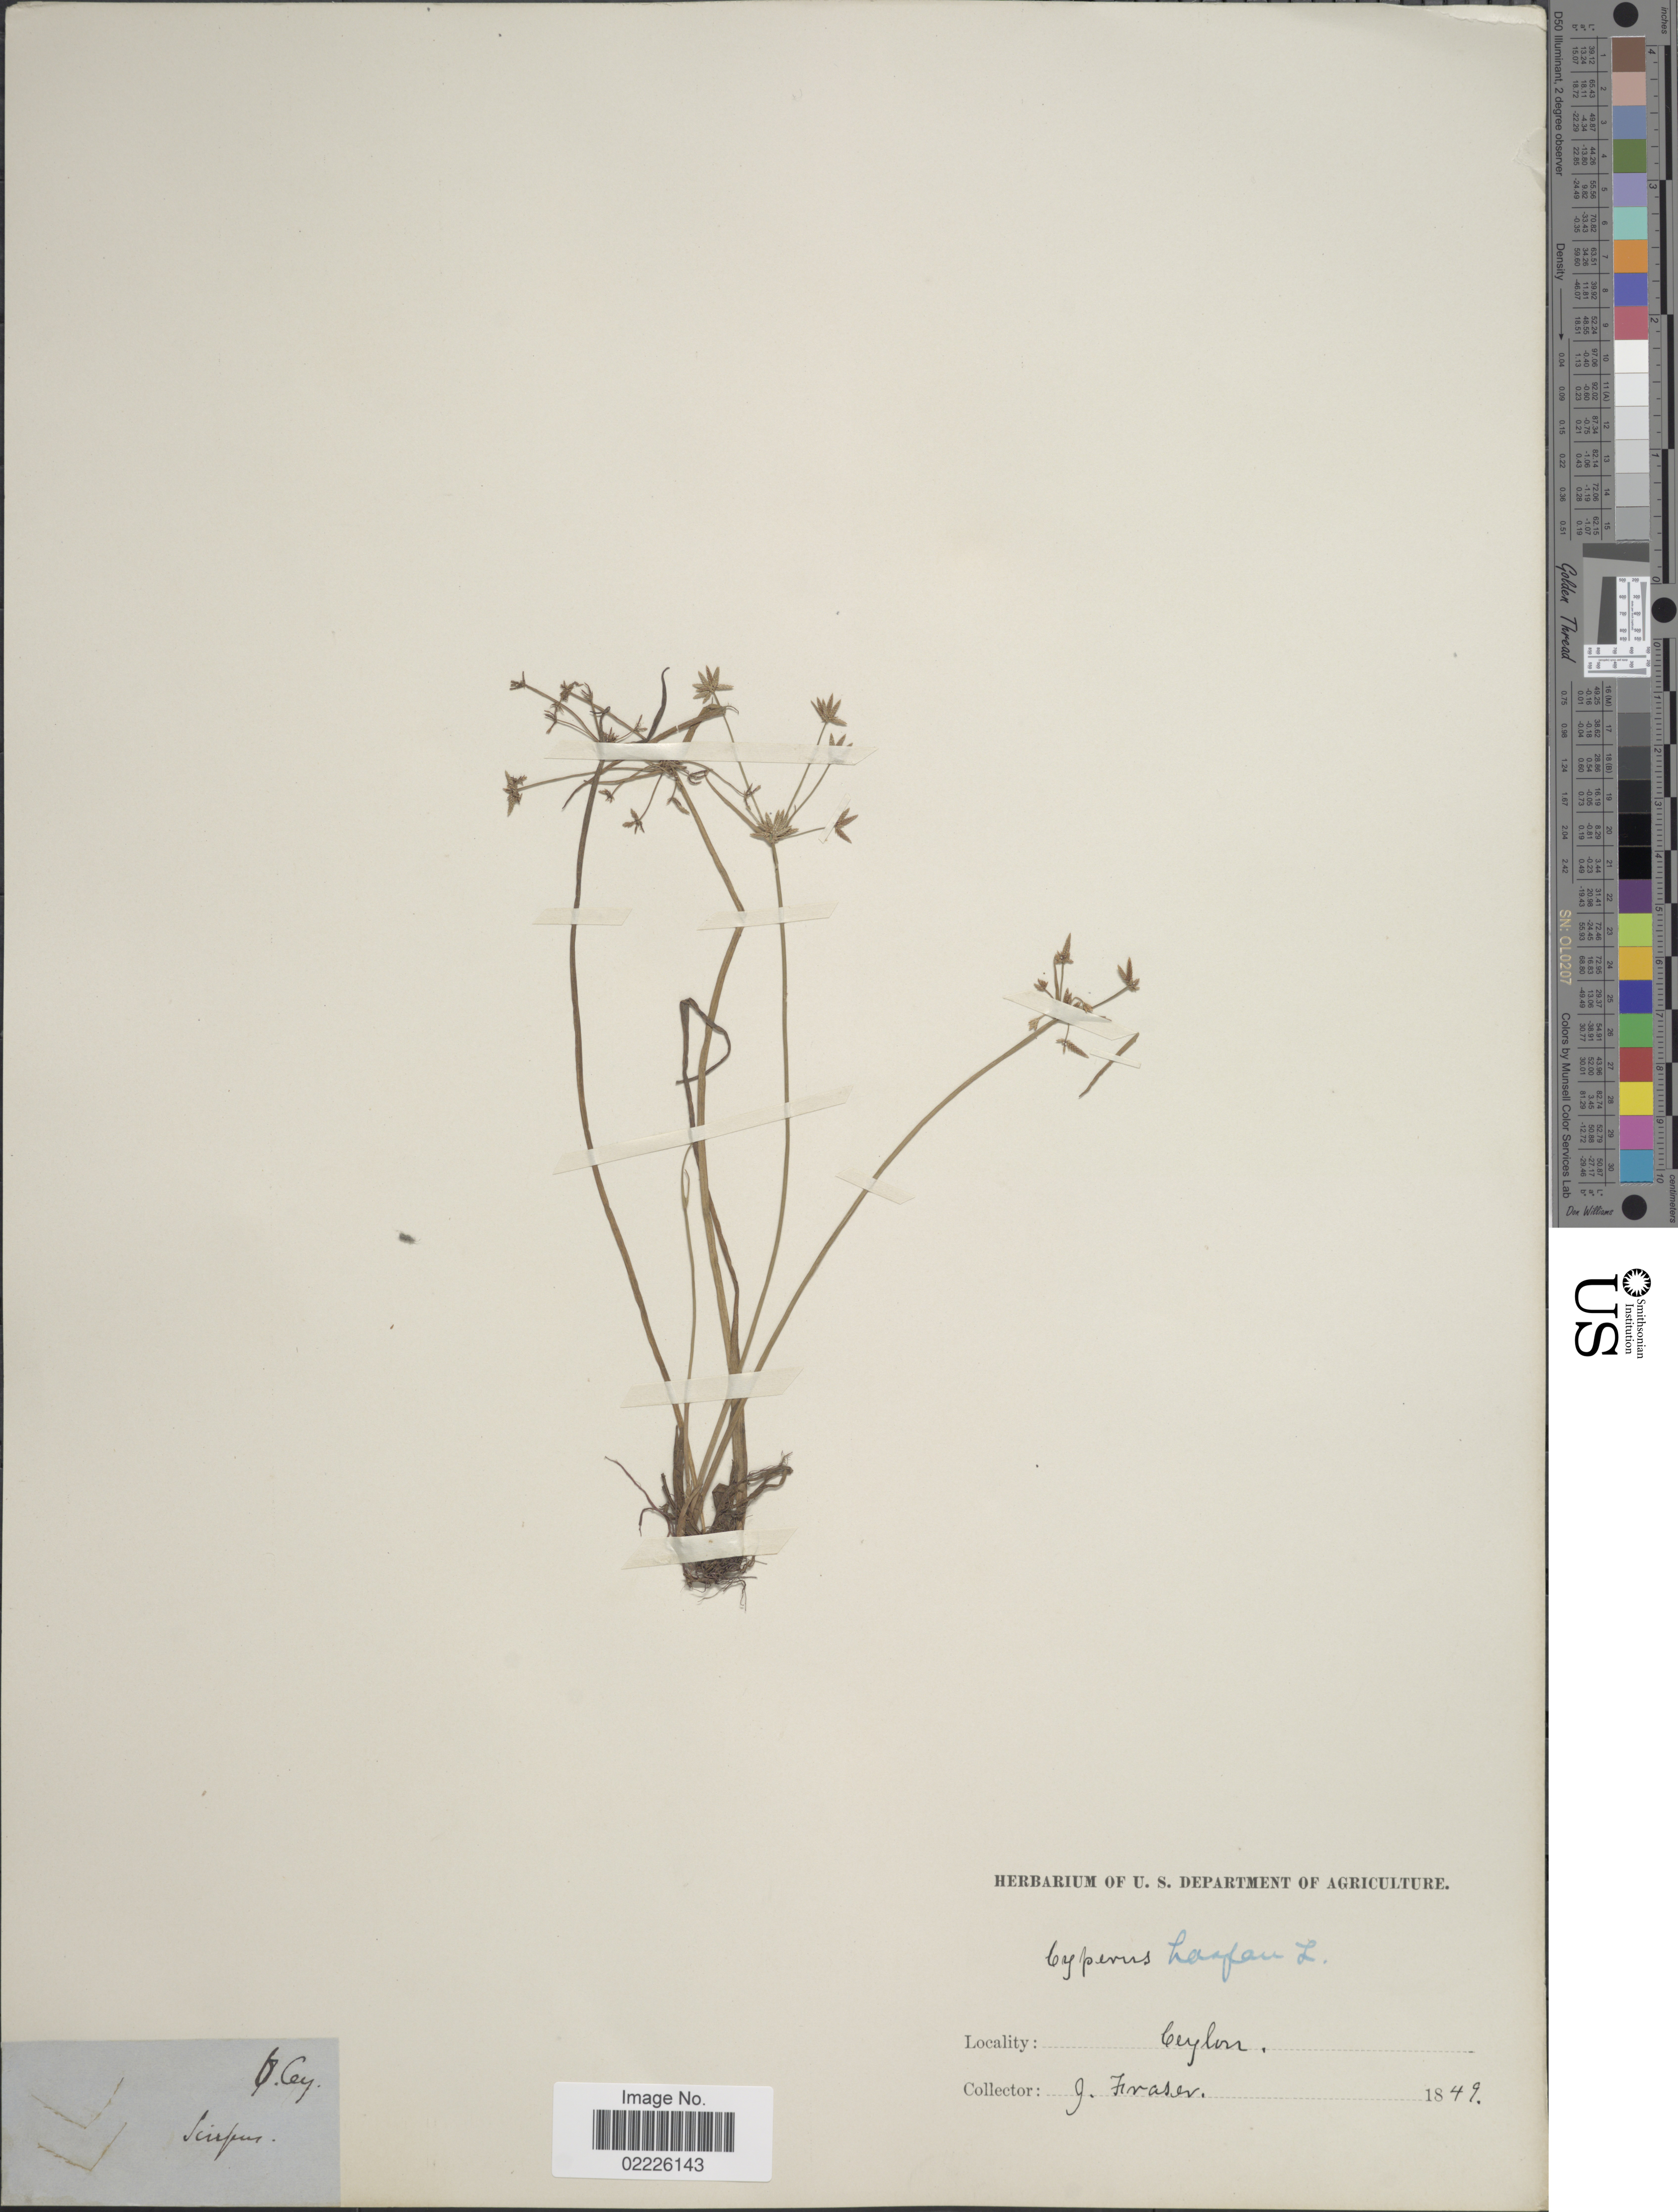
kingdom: Plantae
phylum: Tracheophyta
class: Liliopsida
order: Poales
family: Cyperaceae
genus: Cyperus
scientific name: Cyperus haspan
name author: L.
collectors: J. Fraser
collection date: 1849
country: Sri Lanka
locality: Ceylon